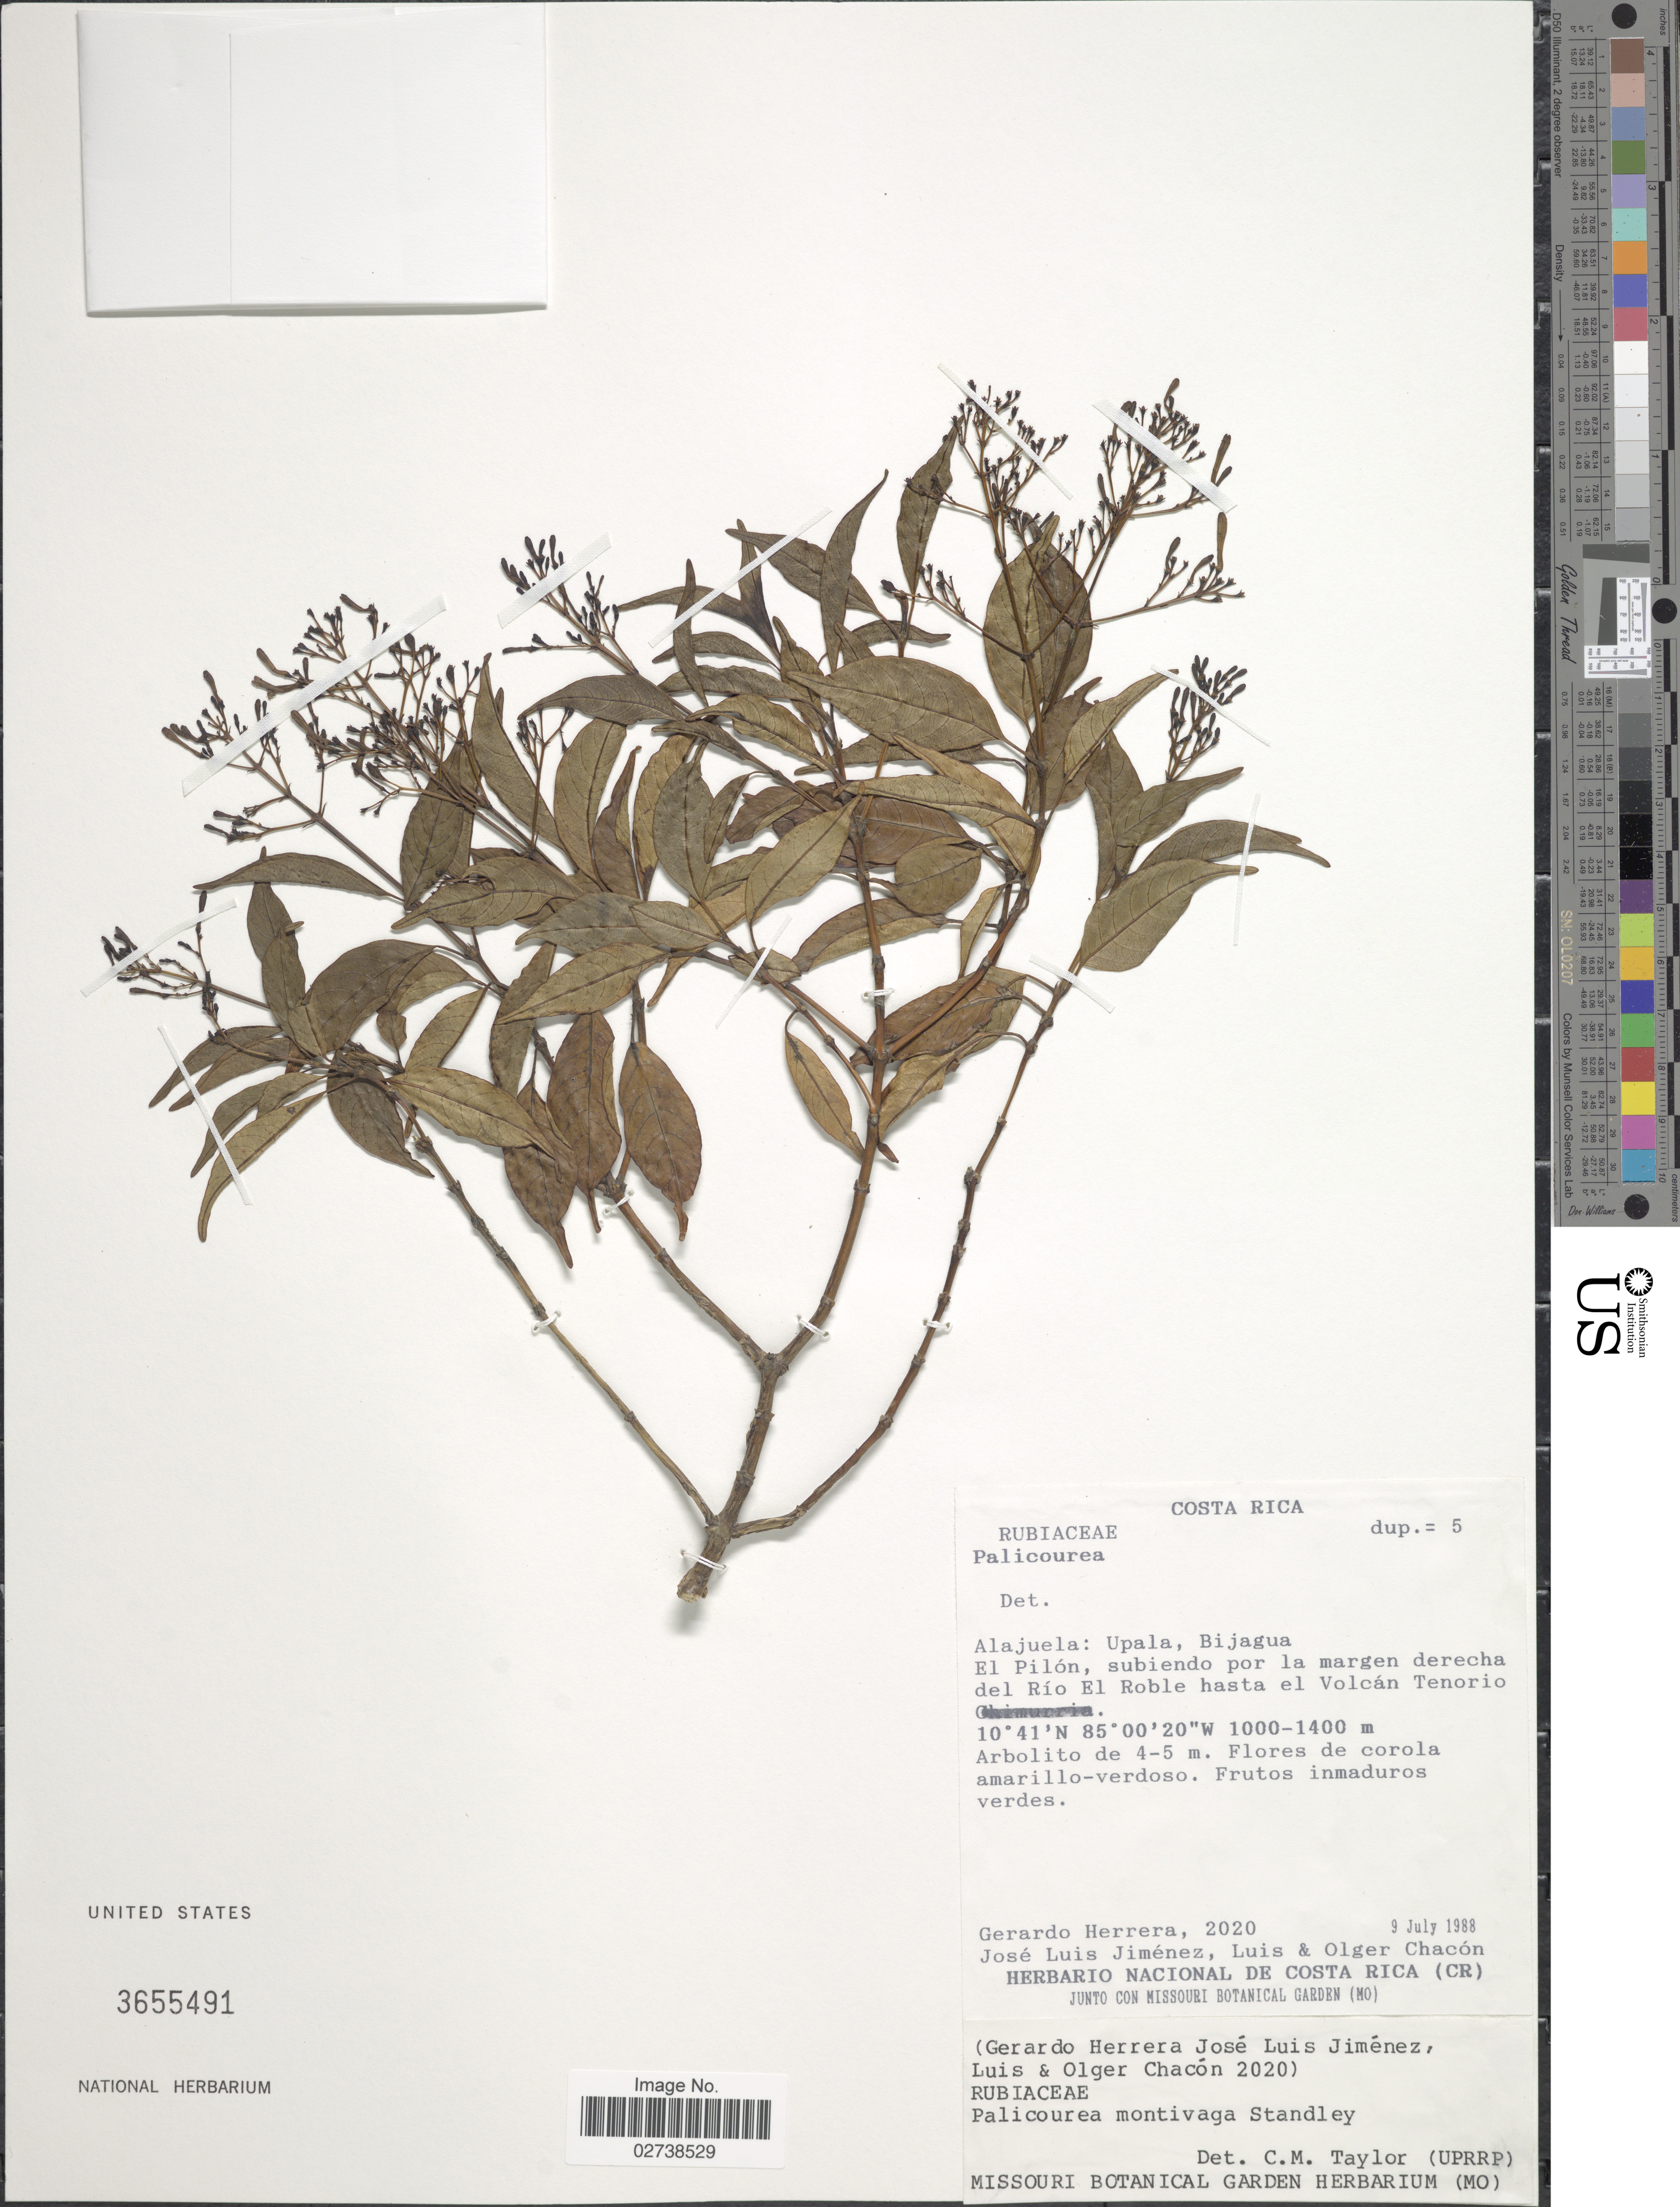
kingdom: Plantae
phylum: Tracheophyta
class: Magnoliopsida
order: Gentianales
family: Rubiaceae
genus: Palicourea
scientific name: Palicourea montivaga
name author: Standl.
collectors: G. Herrera, J. L. Jimenez, L. Chacon & O. Chacon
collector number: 2020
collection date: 1988-07-09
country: Costa Rica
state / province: Alajuela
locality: Upala, Bijagua El Pilón, subiendo por la margen derecha del Río El Roble hasta el Volcán Tenorio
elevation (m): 1000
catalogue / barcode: US 3655491